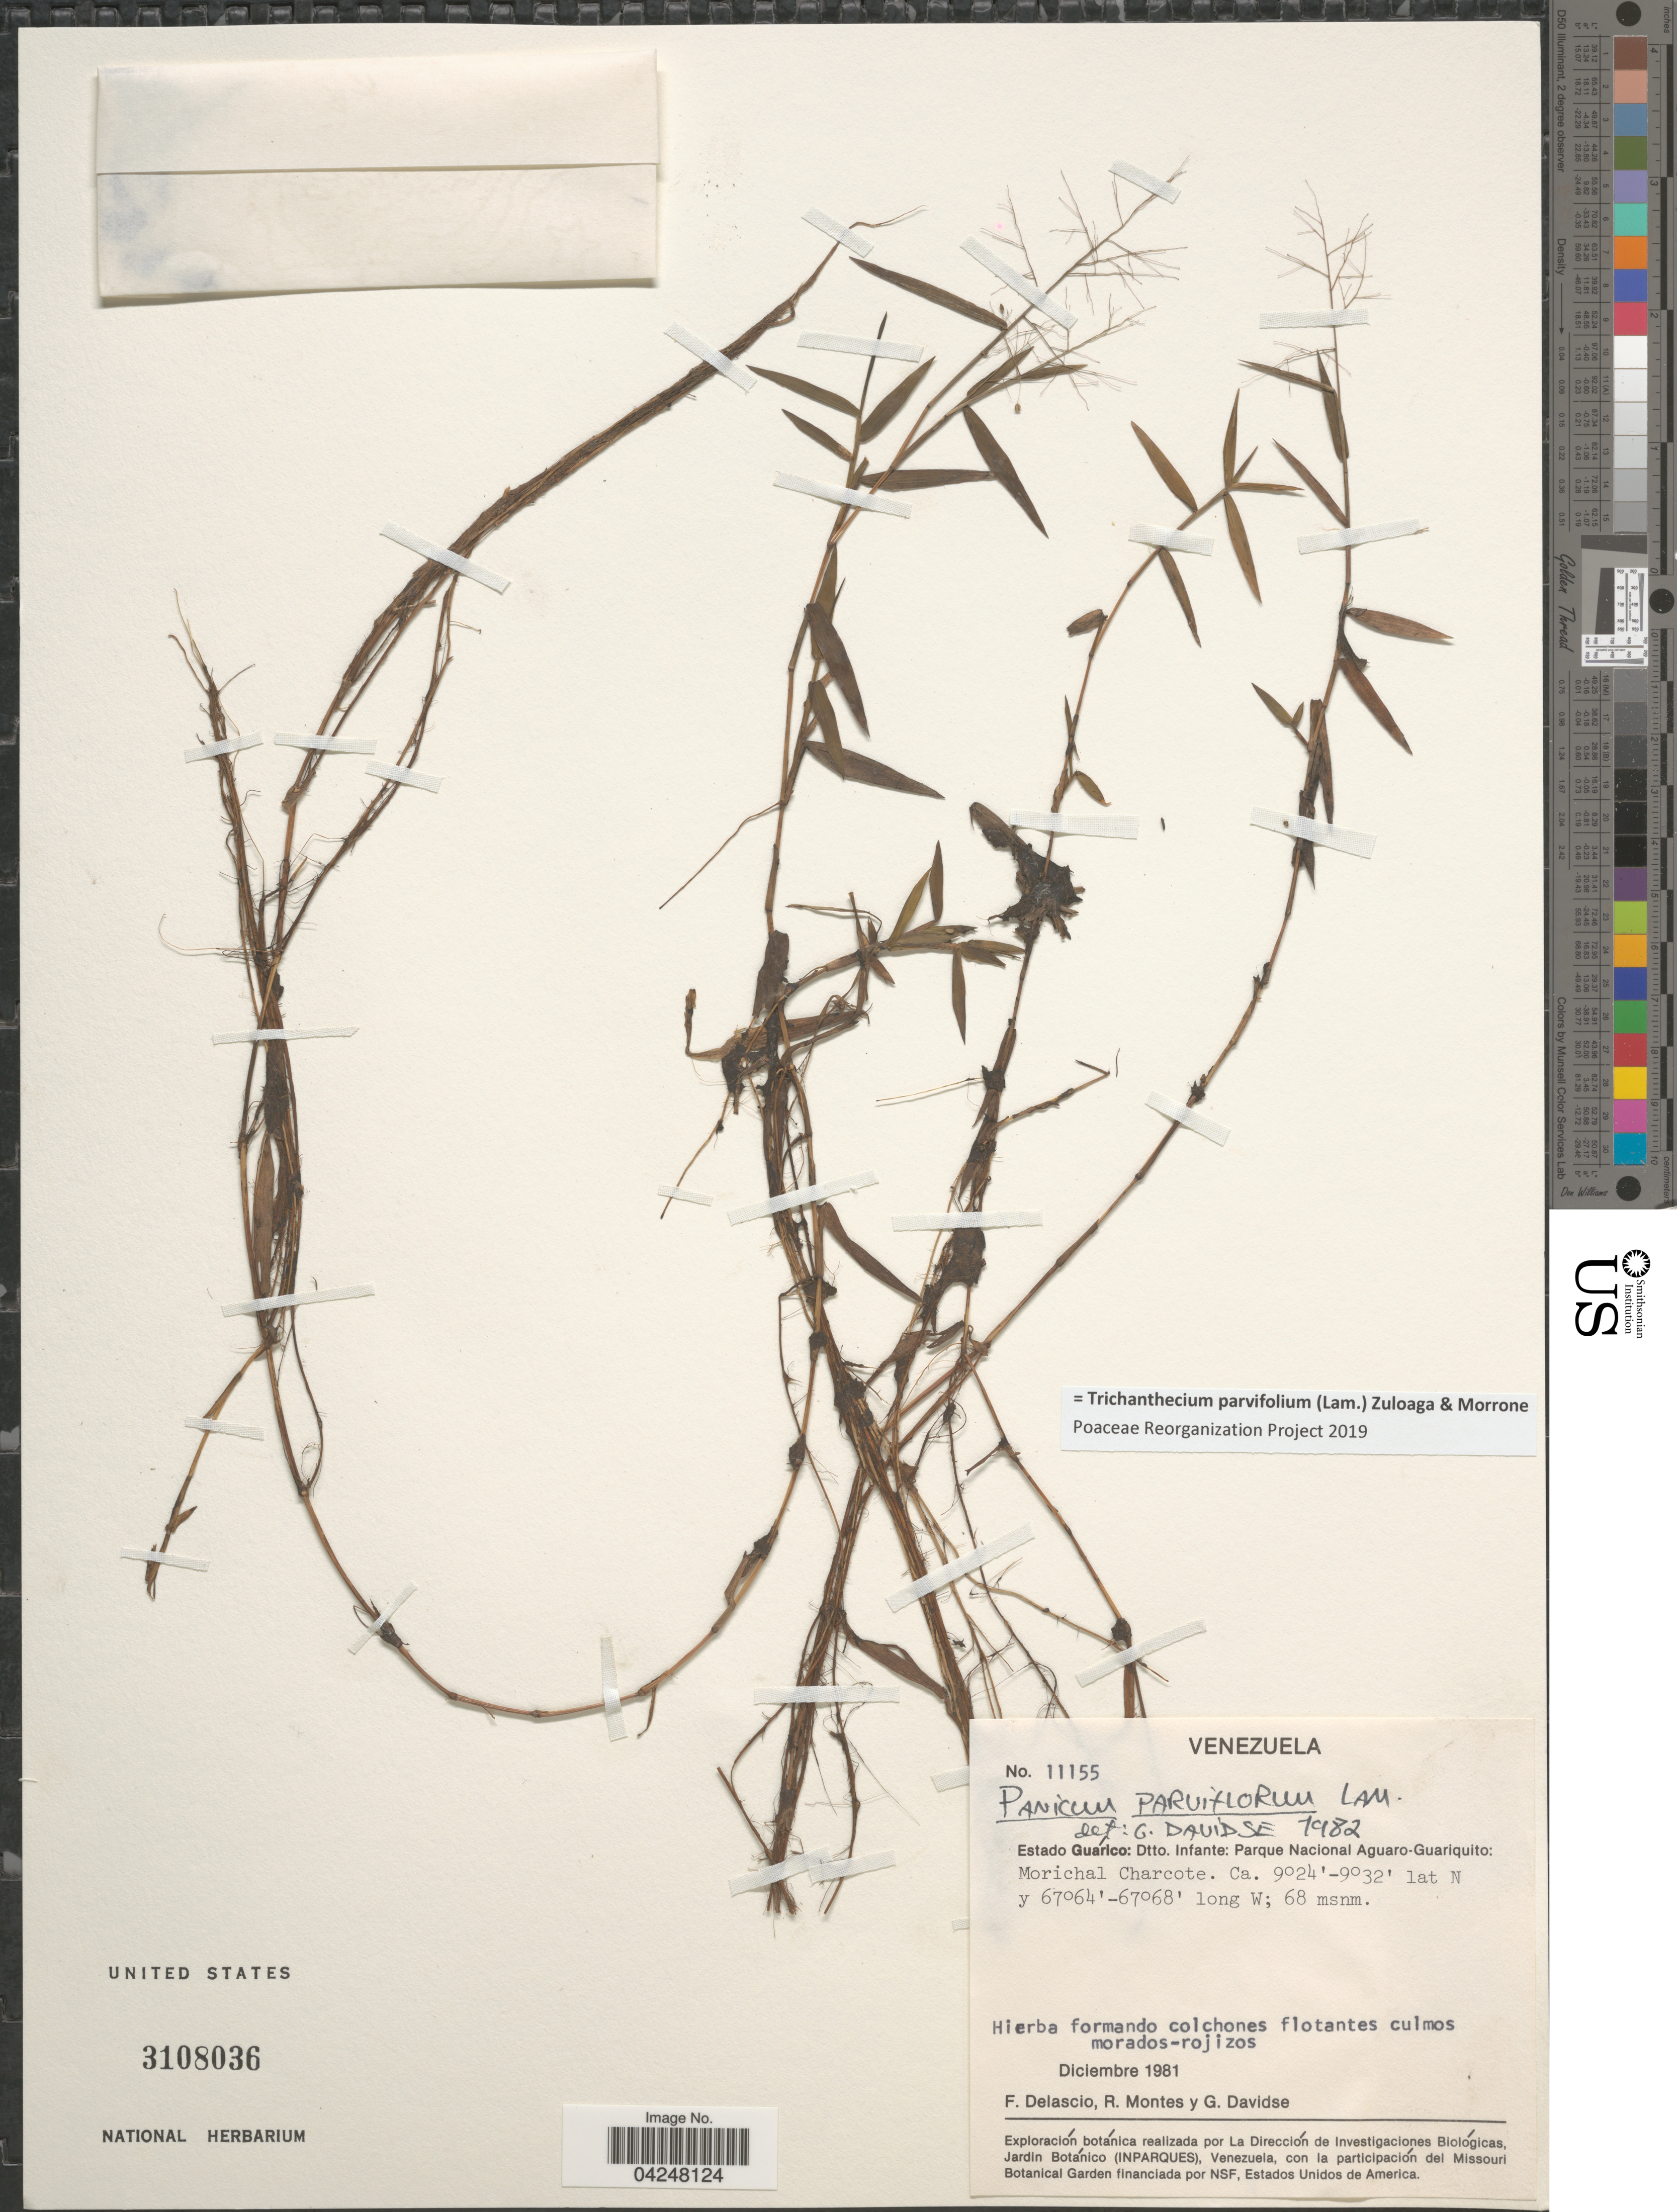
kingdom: Plantae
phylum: Tracheophyta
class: Liliopsida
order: Poales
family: Poaceae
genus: Trichanthecium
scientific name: Trichanthecium parvifolium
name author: (Lam.) Zuloaga & Morrone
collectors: F. Delascio C., R. Montes & G. Davidse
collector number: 11155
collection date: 1981-12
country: Venezuela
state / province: Guarico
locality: Dtto. Infante: Parque Nacional Aguaro-Guariquito: Morichal Charcote.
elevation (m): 68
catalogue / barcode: US 3108036